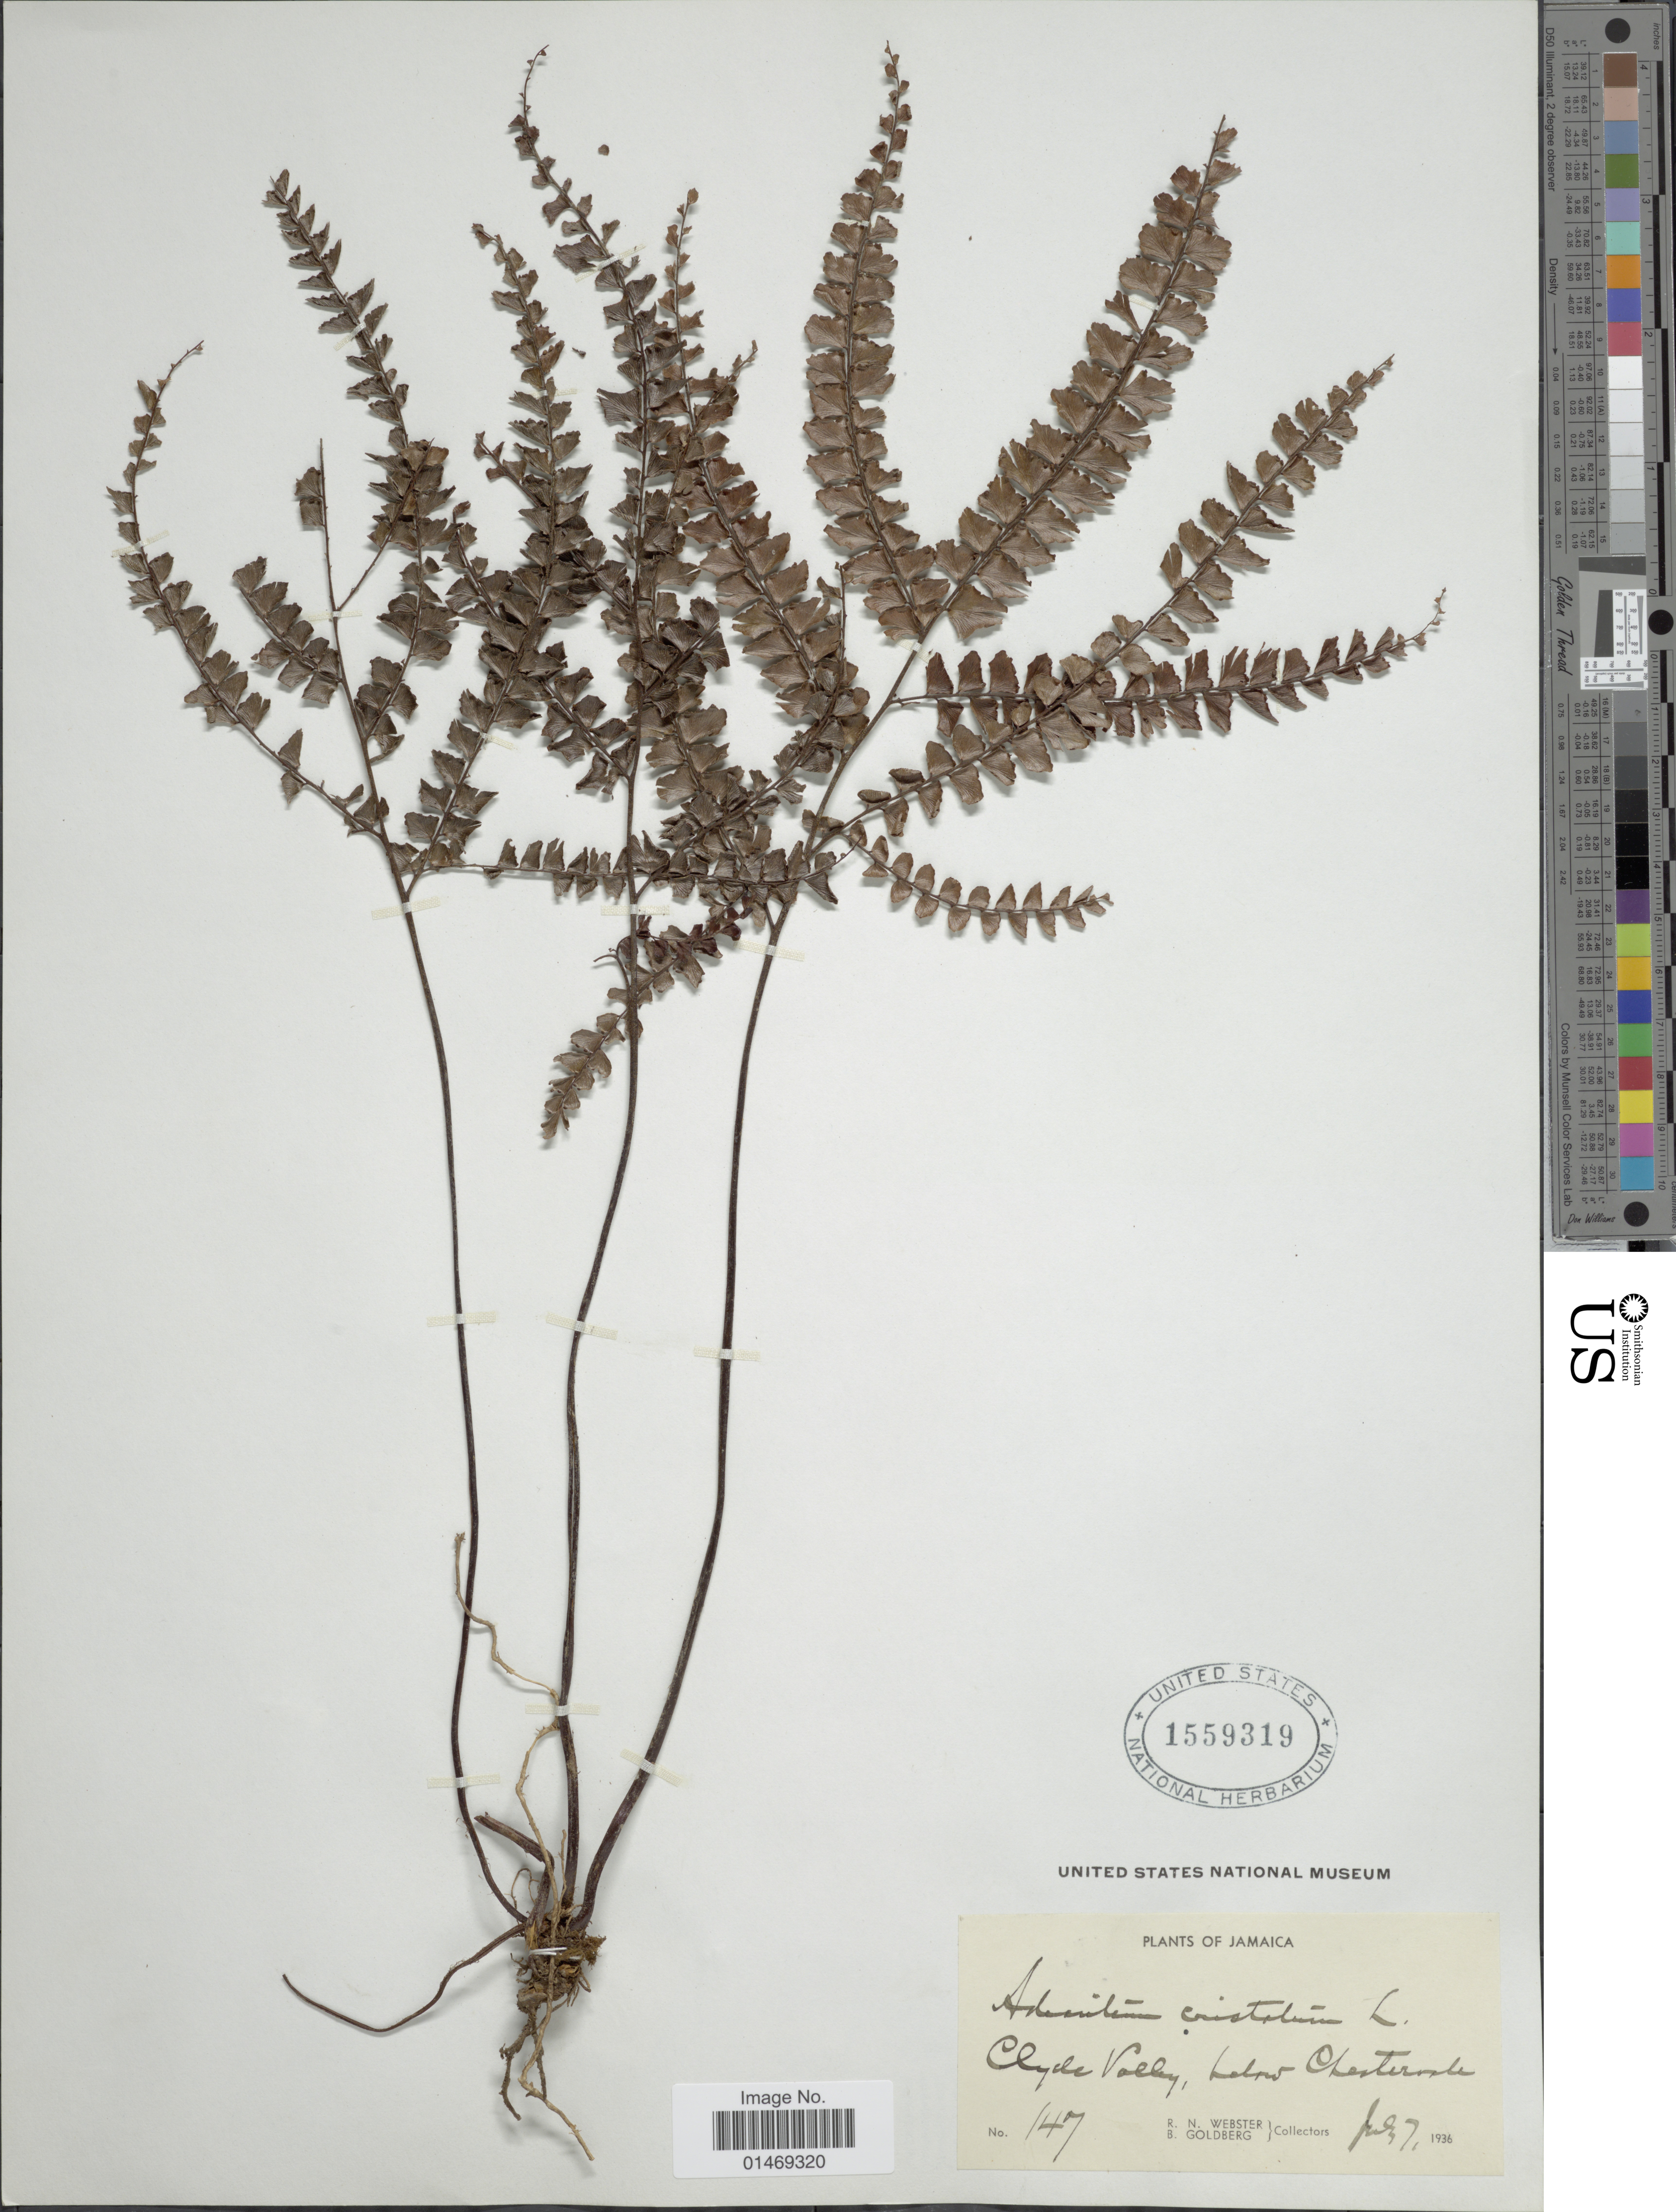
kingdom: Plantae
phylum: Tracheophyta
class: Polypodiopsida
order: Polypodiales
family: Pteridaceae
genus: Adiantum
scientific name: Adiantum pyramidale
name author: (L.) Willd.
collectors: R. N. Webster & B. Goldberg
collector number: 147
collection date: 1936-02-07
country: Jamaica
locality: Clyde Valley, below Chesteronde [interpreted]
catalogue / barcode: US 1559313